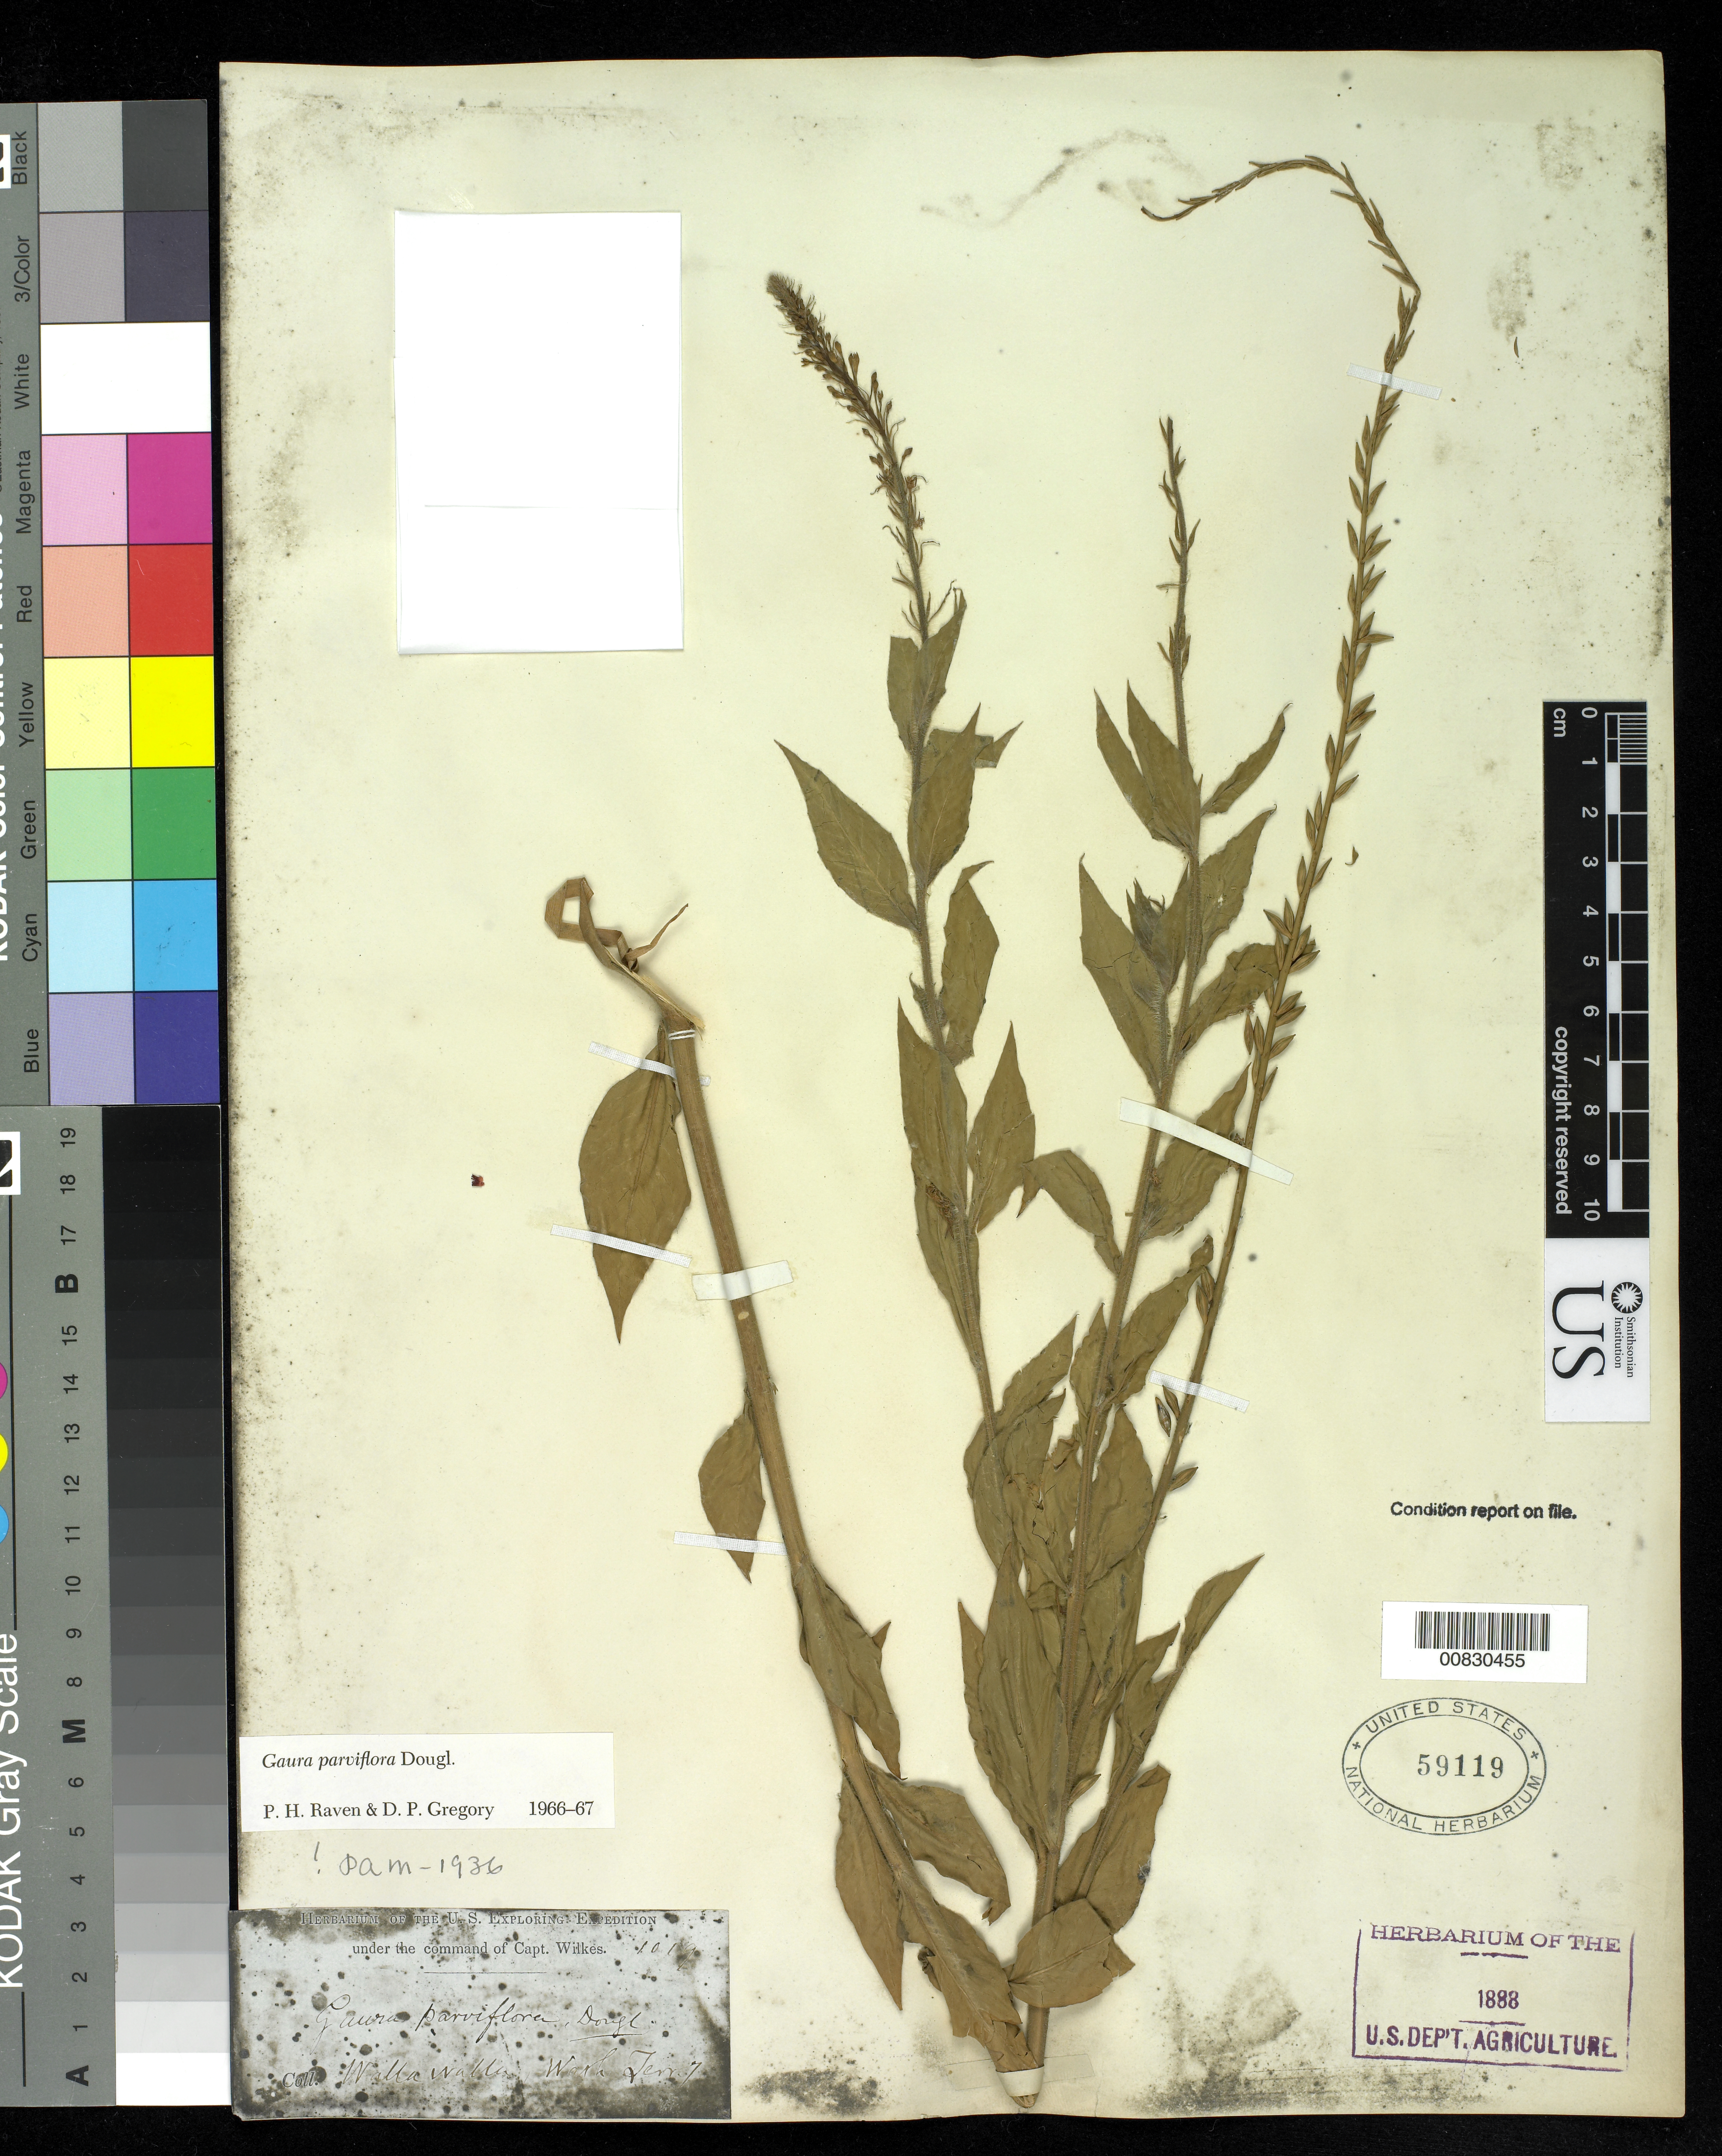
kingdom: Plantae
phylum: Tracheophyta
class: Magnoliopsida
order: Myrtales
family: Onagraceae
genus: Oenothera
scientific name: Oenothera curtiflora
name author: W.L. Wagner & Hoch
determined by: Wagner, W. L., (BOT), Smithsonian Institution - National Museum of Natural History (UNITED STATES)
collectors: Wilkes Explor. Exped.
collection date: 1838/1842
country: United States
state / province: Washington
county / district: Walla Walla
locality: Walla Walla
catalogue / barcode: US 59119